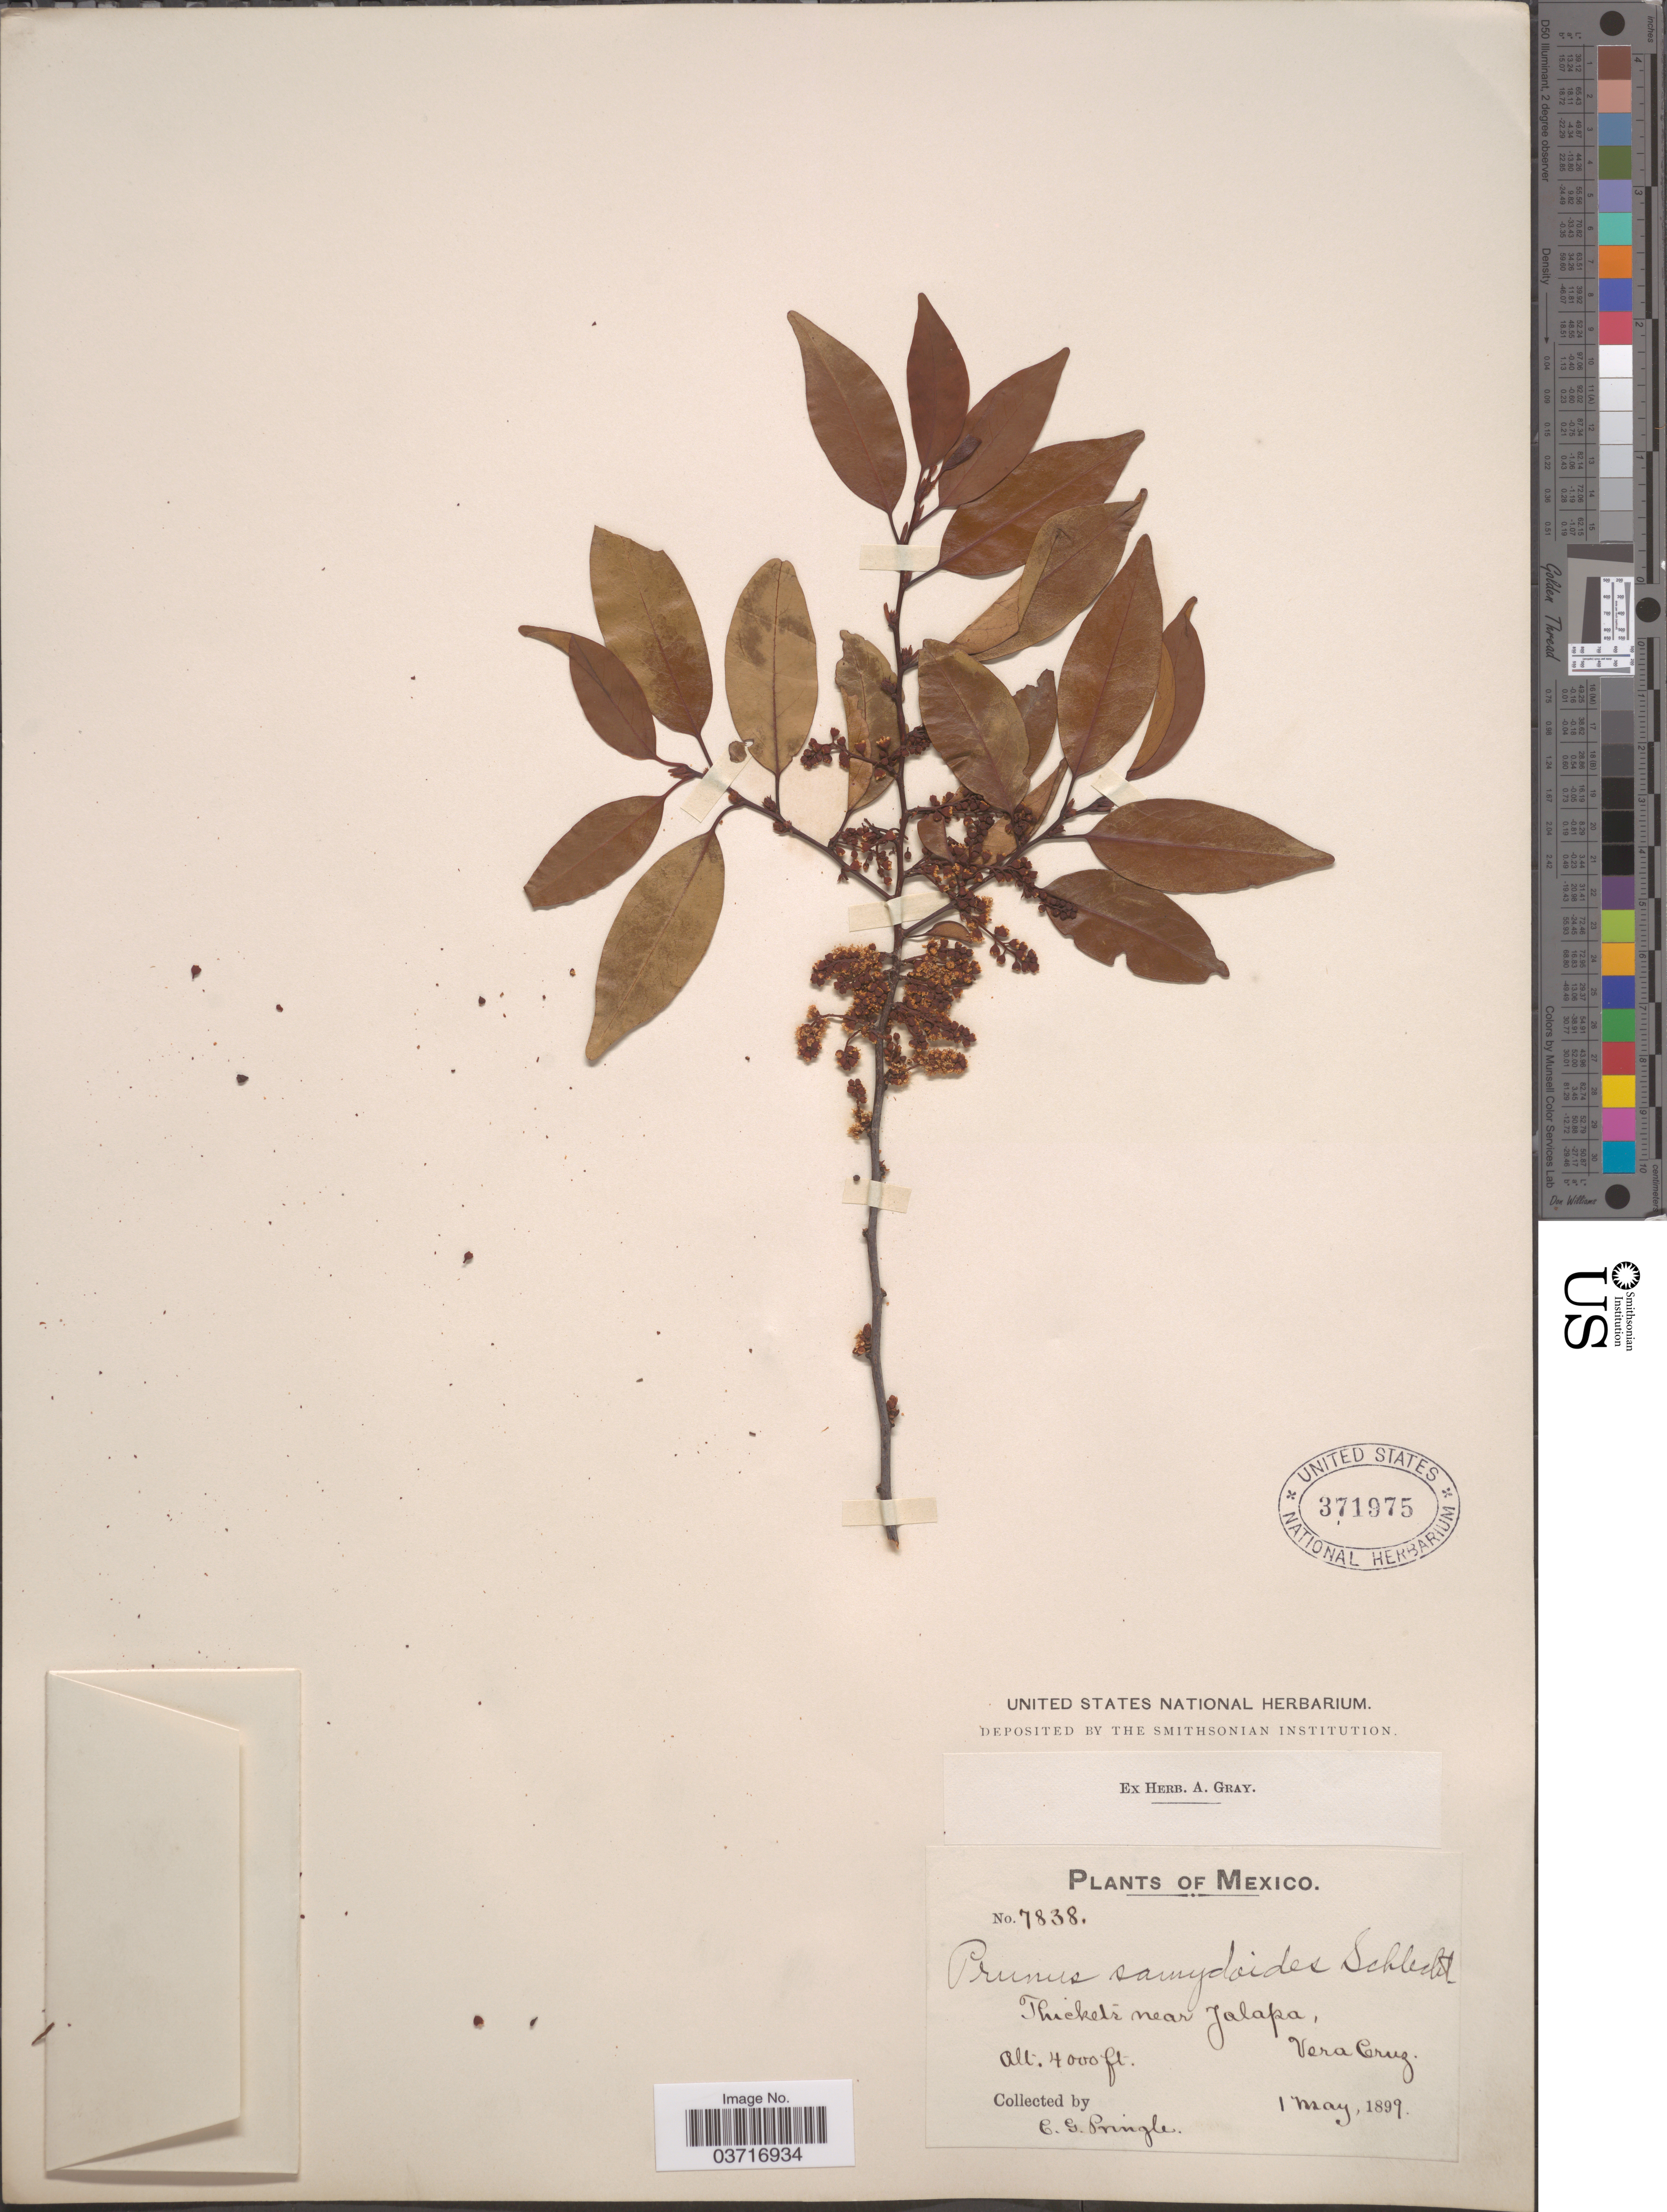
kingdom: Plantae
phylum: Tracheophyta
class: Magnoliopsida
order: Rosales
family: Rosaceae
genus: Prunus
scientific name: Prunus samydoides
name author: Schltdl.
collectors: C. G. Pringle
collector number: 7838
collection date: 1899-05-01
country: Mexico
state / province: Veracruz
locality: Thickets near Jalapa, Vera Cruz.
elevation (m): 1219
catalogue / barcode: US 371975